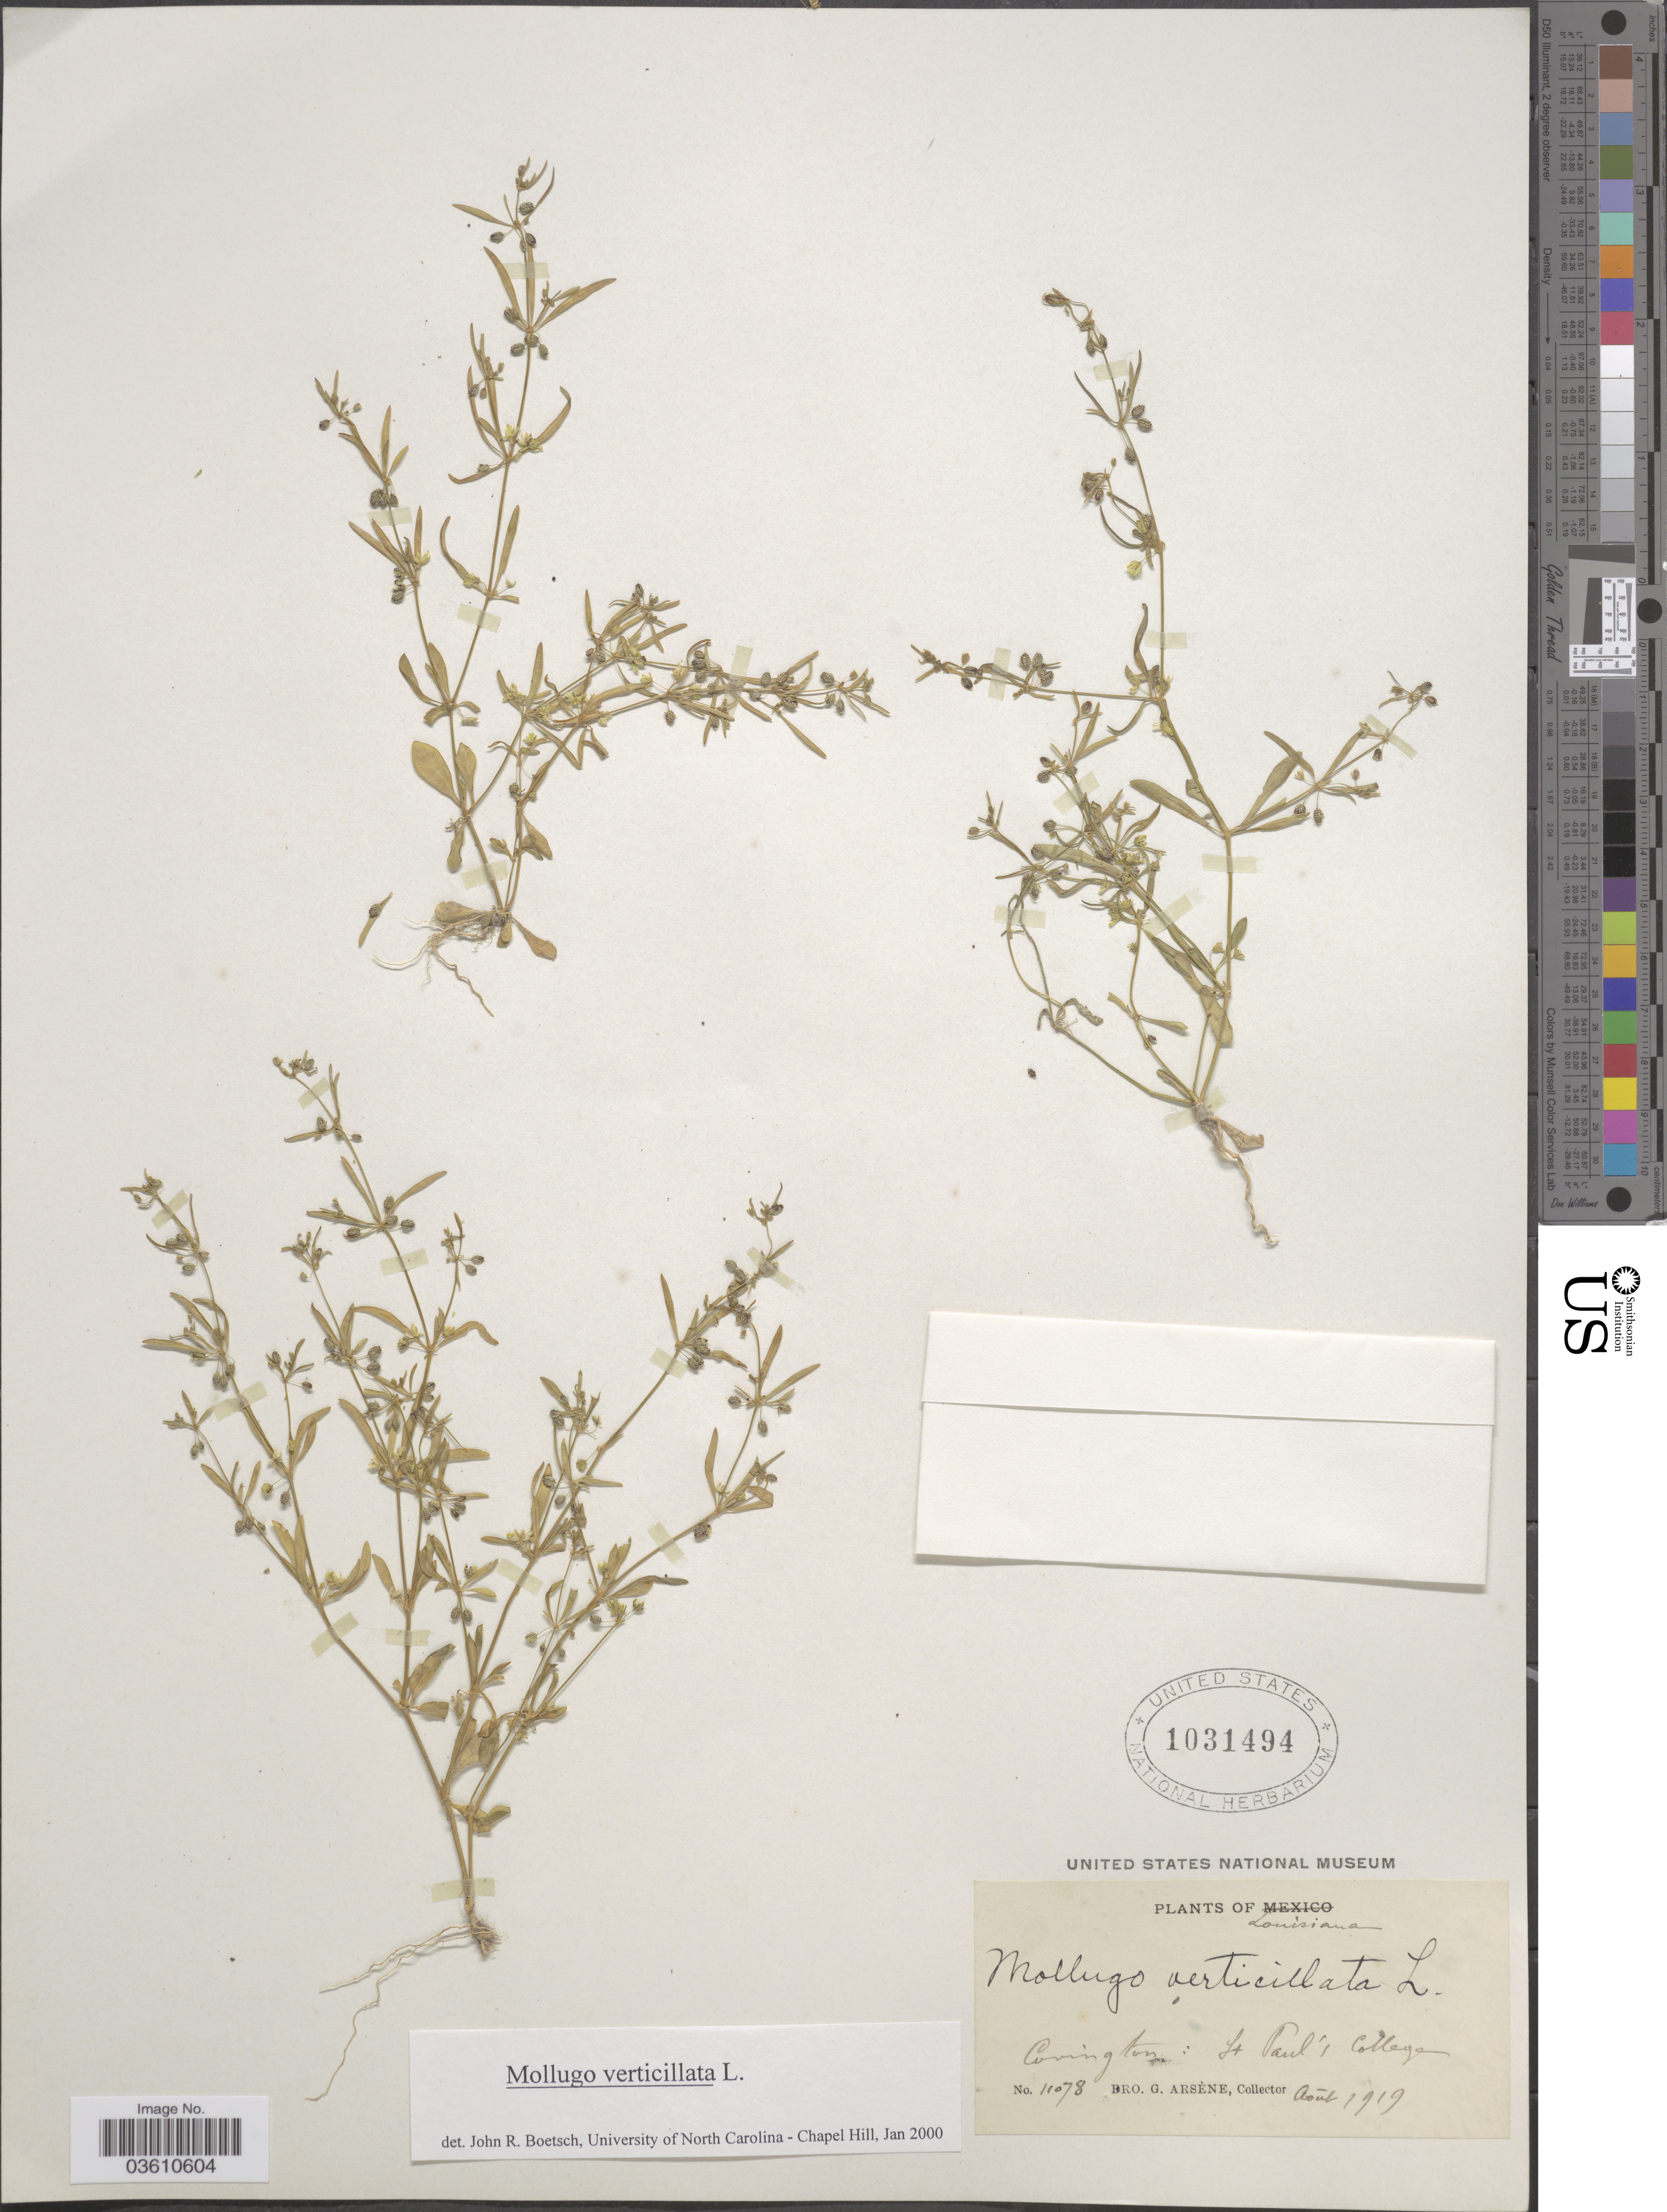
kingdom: Plantae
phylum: Tracheophyta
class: Magnoliopsida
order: Caryophyllales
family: Molluginaceae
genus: Mollugo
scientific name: Mollugo verticillata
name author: L.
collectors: Bro. G. Arsène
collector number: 11078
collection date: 1919-08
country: United States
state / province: Louisiana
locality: Covington: St Paul's College.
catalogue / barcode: US 1031494